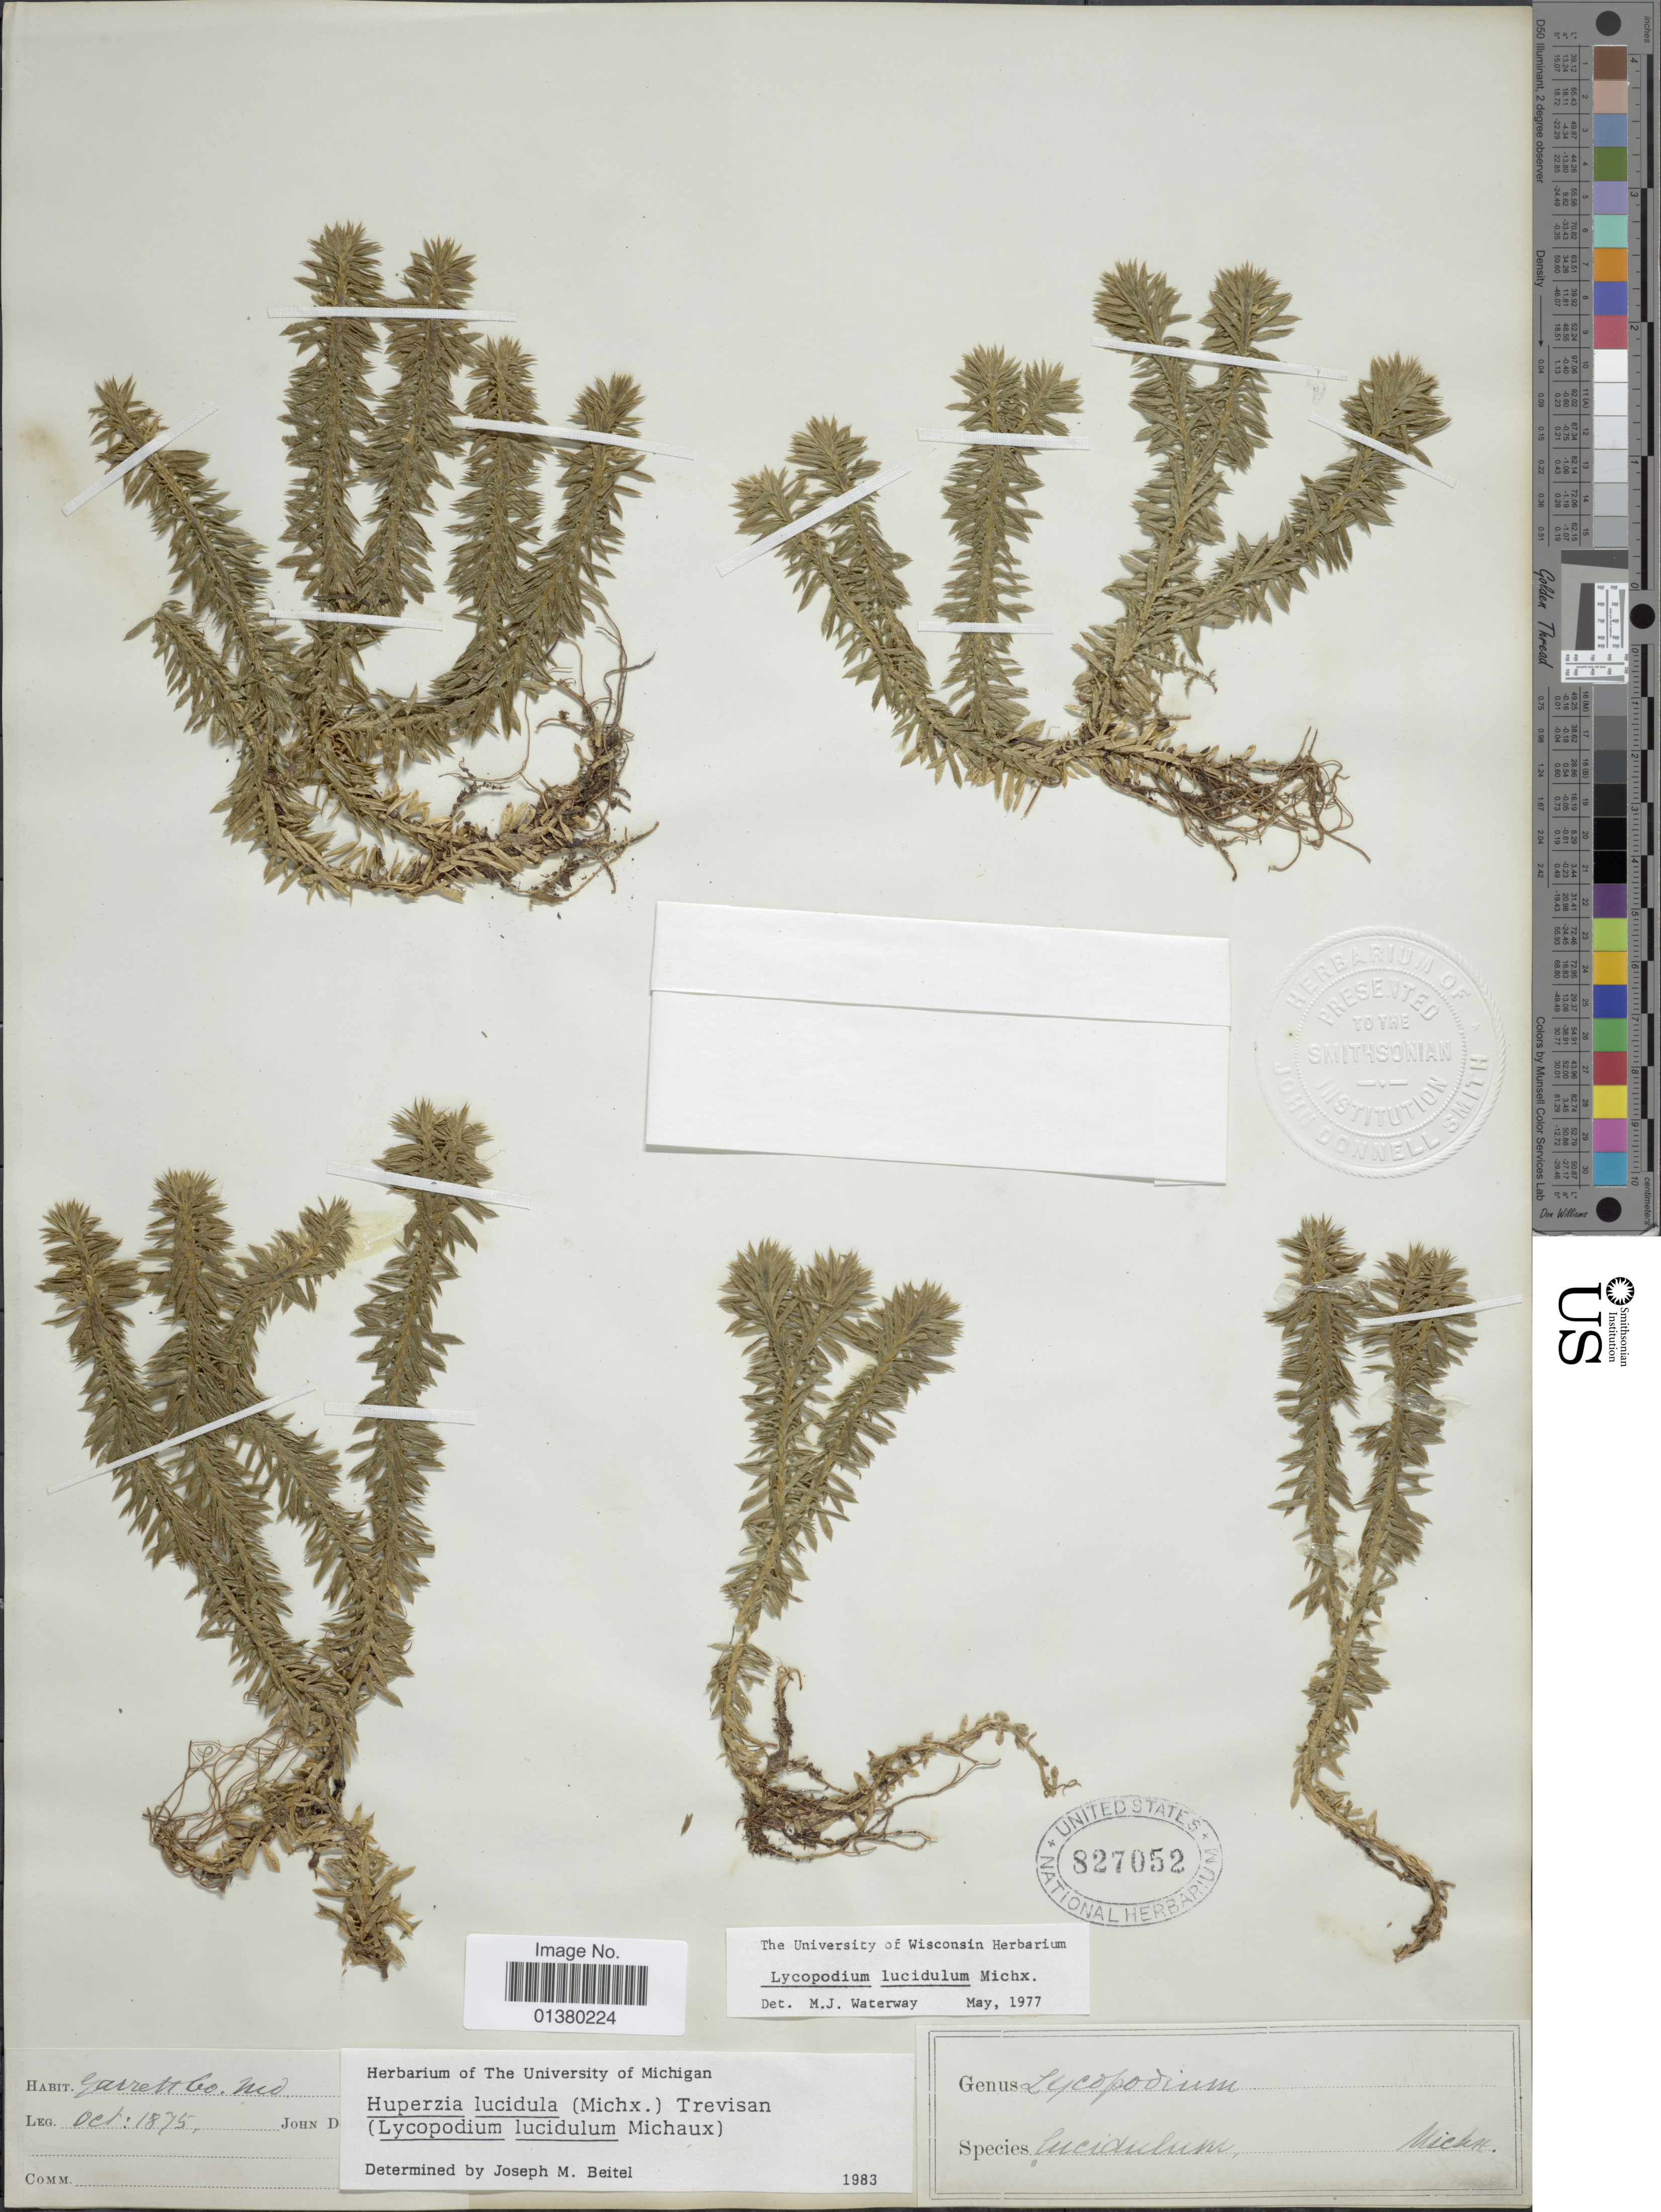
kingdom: Plantae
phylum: Tracheophyta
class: Lycopodiopsida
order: Lycopodiales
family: Lycopodiaceae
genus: Huperzia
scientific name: Huperzia lucidula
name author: (Michx.) Trevis.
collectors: J. Donnell Smith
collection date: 1875-10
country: United States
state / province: Maryland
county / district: Garrett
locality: Garrett Co, Md.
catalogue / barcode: US 827052